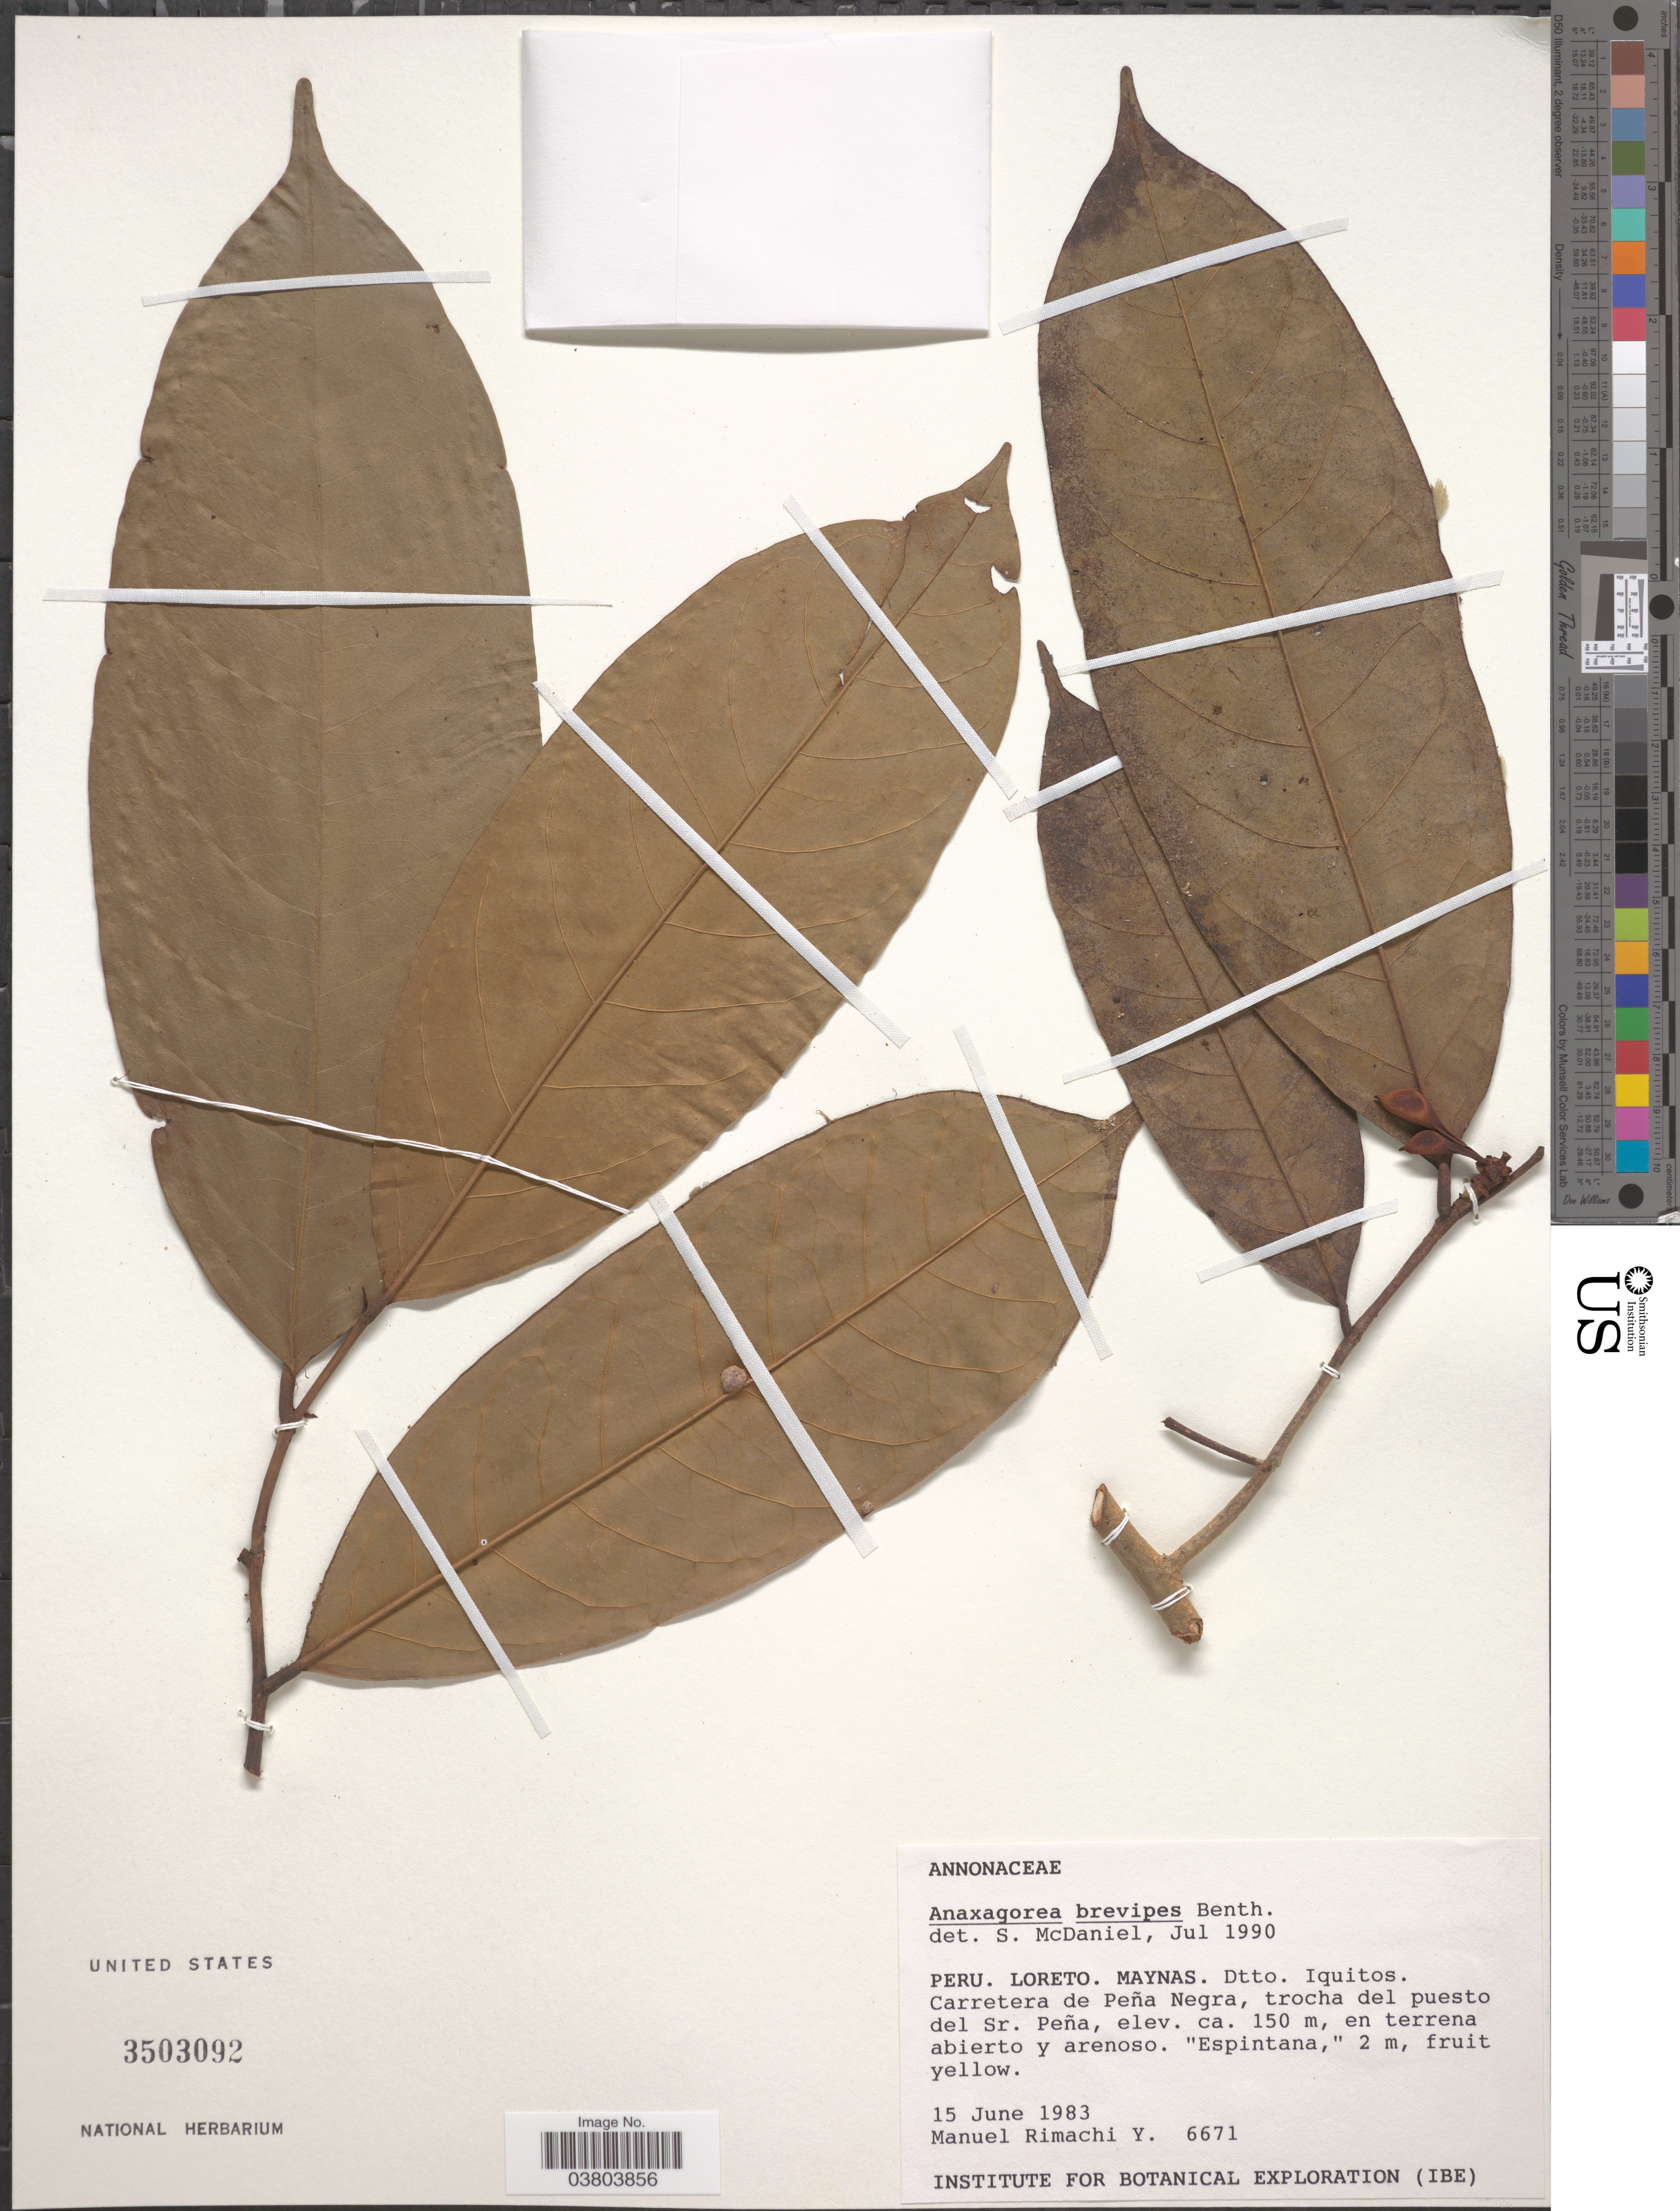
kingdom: Plantae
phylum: Tracheophyta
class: Magnoliopsida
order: Magnoliales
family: Annonaceae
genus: Anaxagorea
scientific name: Anaxagorea brevipes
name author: Benth.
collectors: M. Rimachi Y.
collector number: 6671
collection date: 1983-06-15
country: Peru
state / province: Loreto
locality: Maynas. Dtto. Iquitos. Carretera de Peña Negra, trocha del puesto del Sr. Peña.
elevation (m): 150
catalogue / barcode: US 3503092